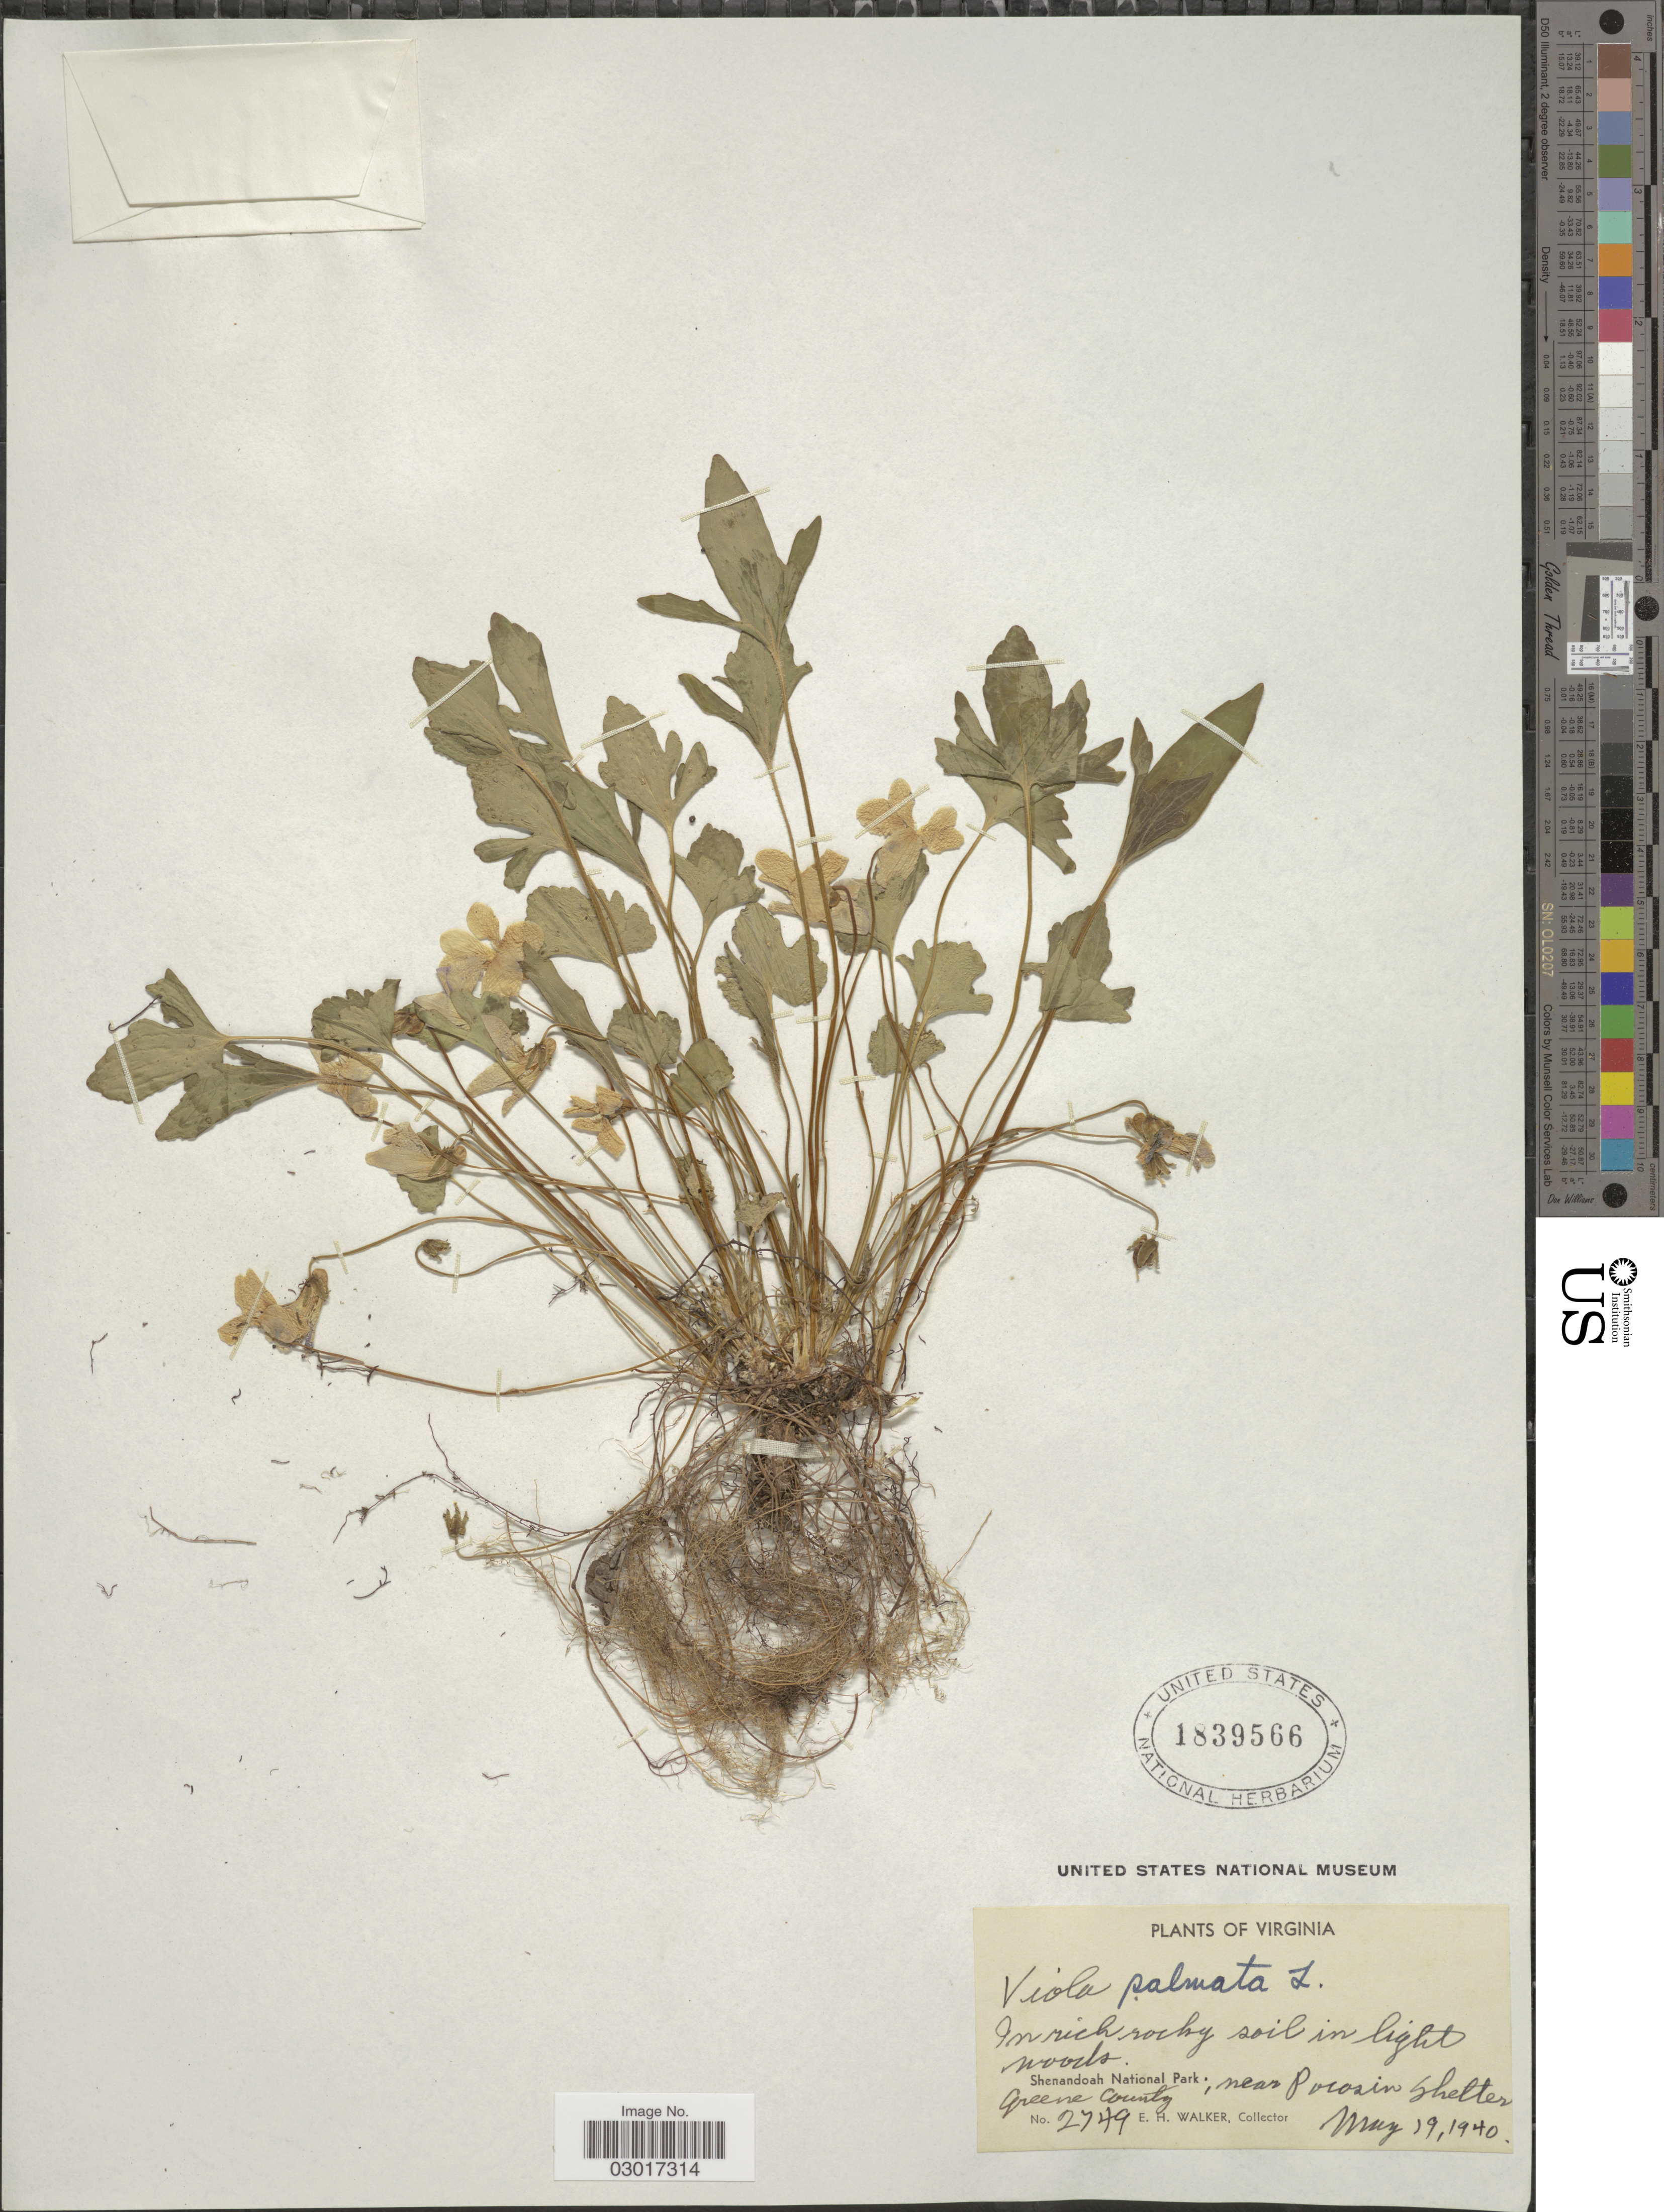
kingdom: Plantae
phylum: Tracheophyta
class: Magnoliopsida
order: Malpighiales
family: Violaceae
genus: Viola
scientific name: Viola triloba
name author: Schwein.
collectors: E. H. Walker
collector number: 2749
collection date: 1940-05-19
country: United States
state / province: Virginia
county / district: Greene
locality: Shenandoah National Park; near Pocosin Shelter, Greene County.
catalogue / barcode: US 1839566